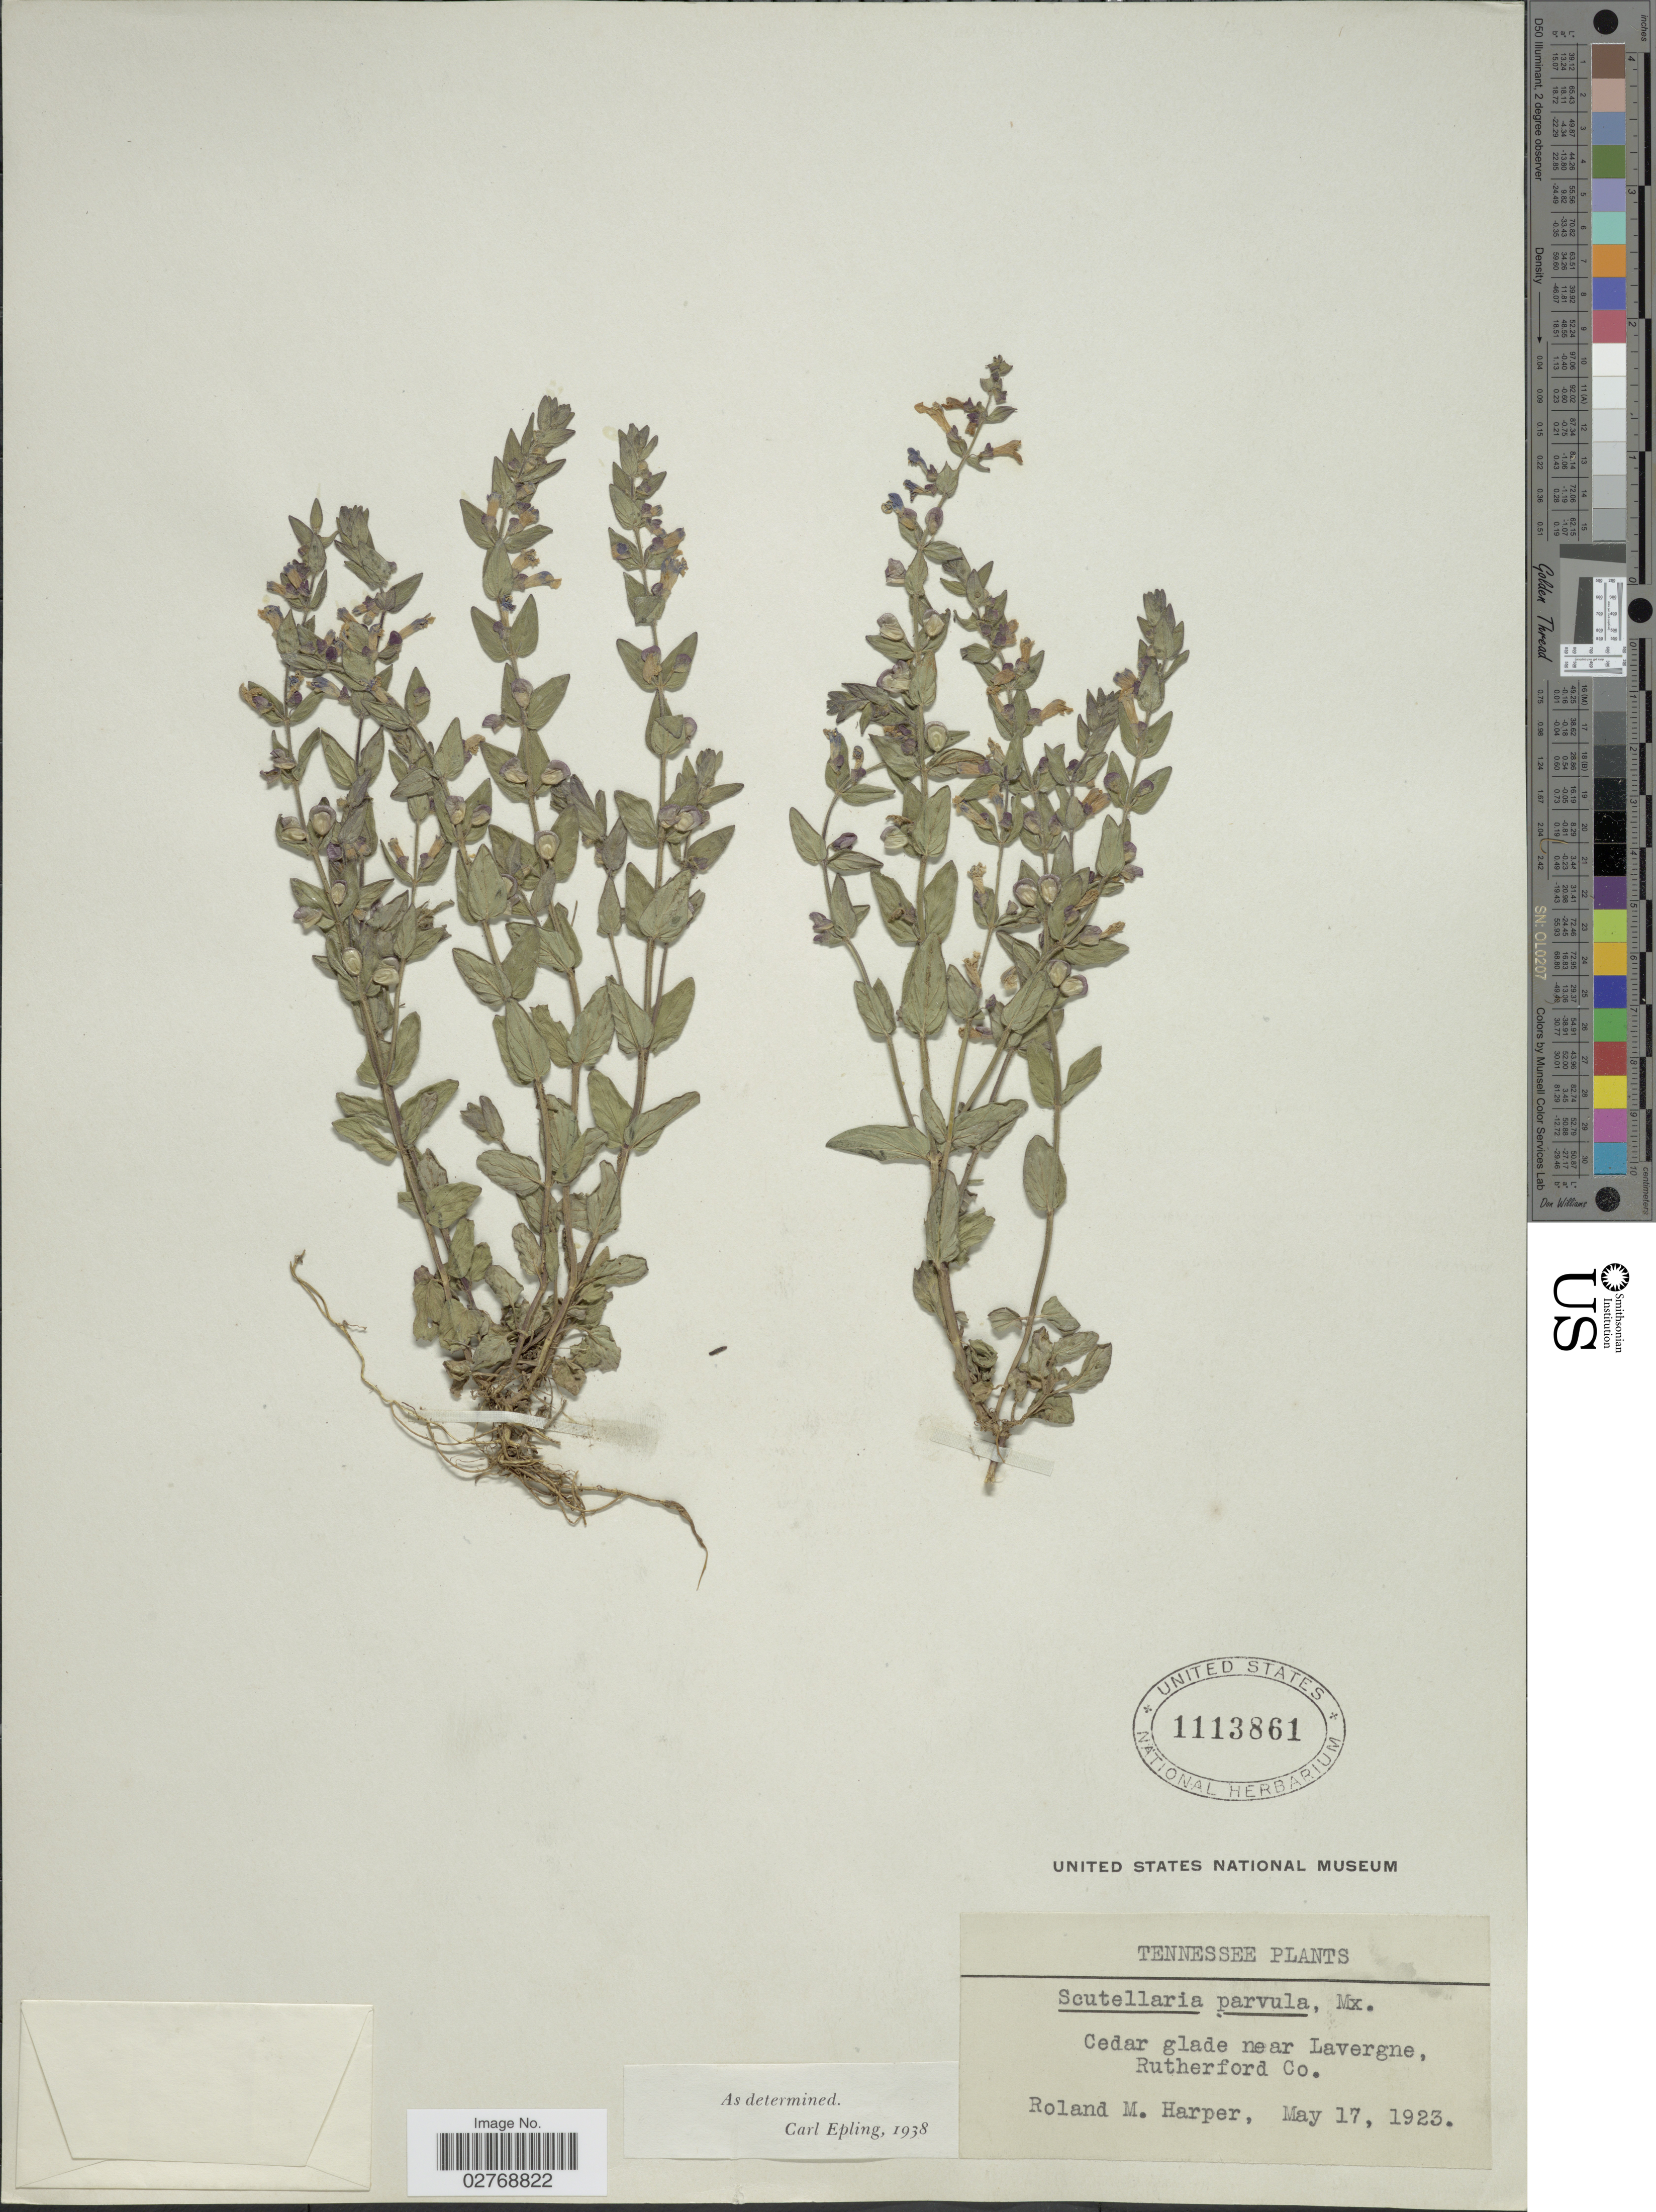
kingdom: Plantae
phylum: Tracheophyta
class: Magnoliopsida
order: Lamiales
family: Lamiaceae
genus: Scutellaria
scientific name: Scutellaria parvula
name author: Michx.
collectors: R. M. Harper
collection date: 1923-05-17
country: United States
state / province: Tennessee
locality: Cedar glade near Lavergne, Rutherford Co.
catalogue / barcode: US 1113861